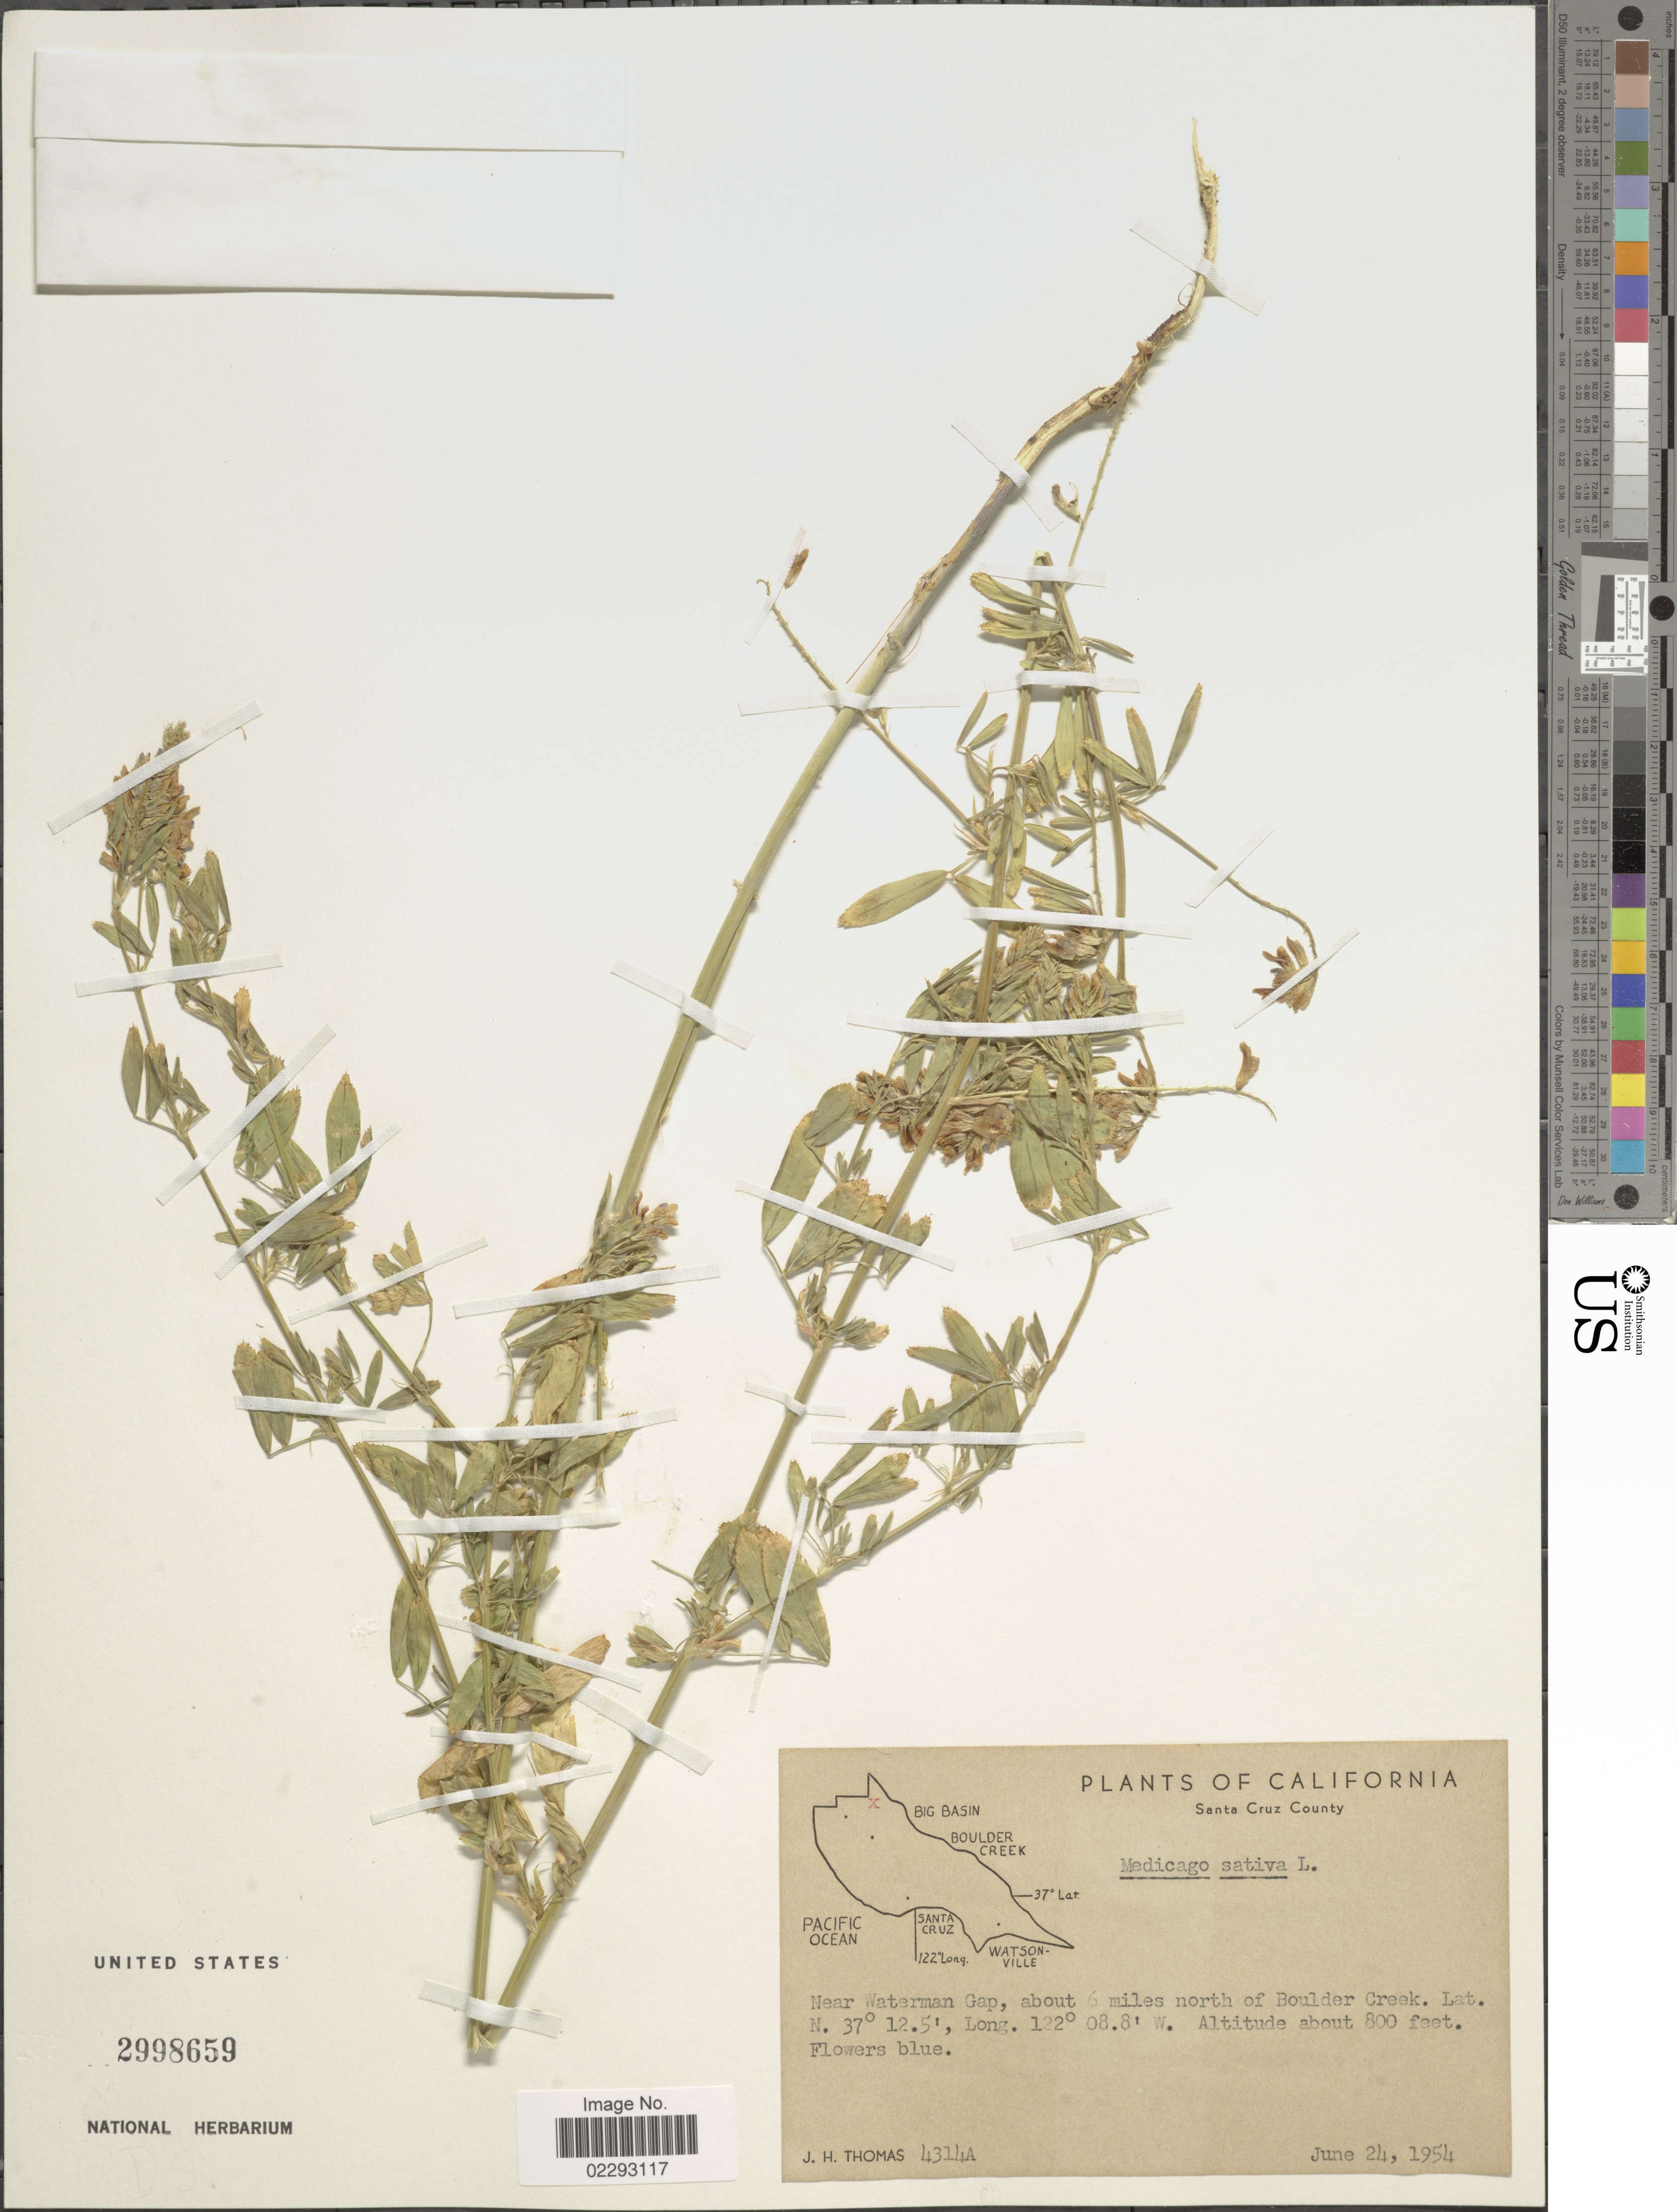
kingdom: Plantae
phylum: Tracheophyta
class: Magnoliopsida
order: Fabales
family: Fabaceae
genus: Medicago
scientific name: Medicago sativa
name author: L.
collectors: J. H. Thomas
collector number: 4314A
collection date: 1954-06-24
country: United States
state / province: California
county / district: Santa Cruz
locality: California, Santa Cruz County. Near Waterman Gap, about 6 miles north of Boulder Creek.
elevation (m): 244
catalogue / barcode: US 2998659